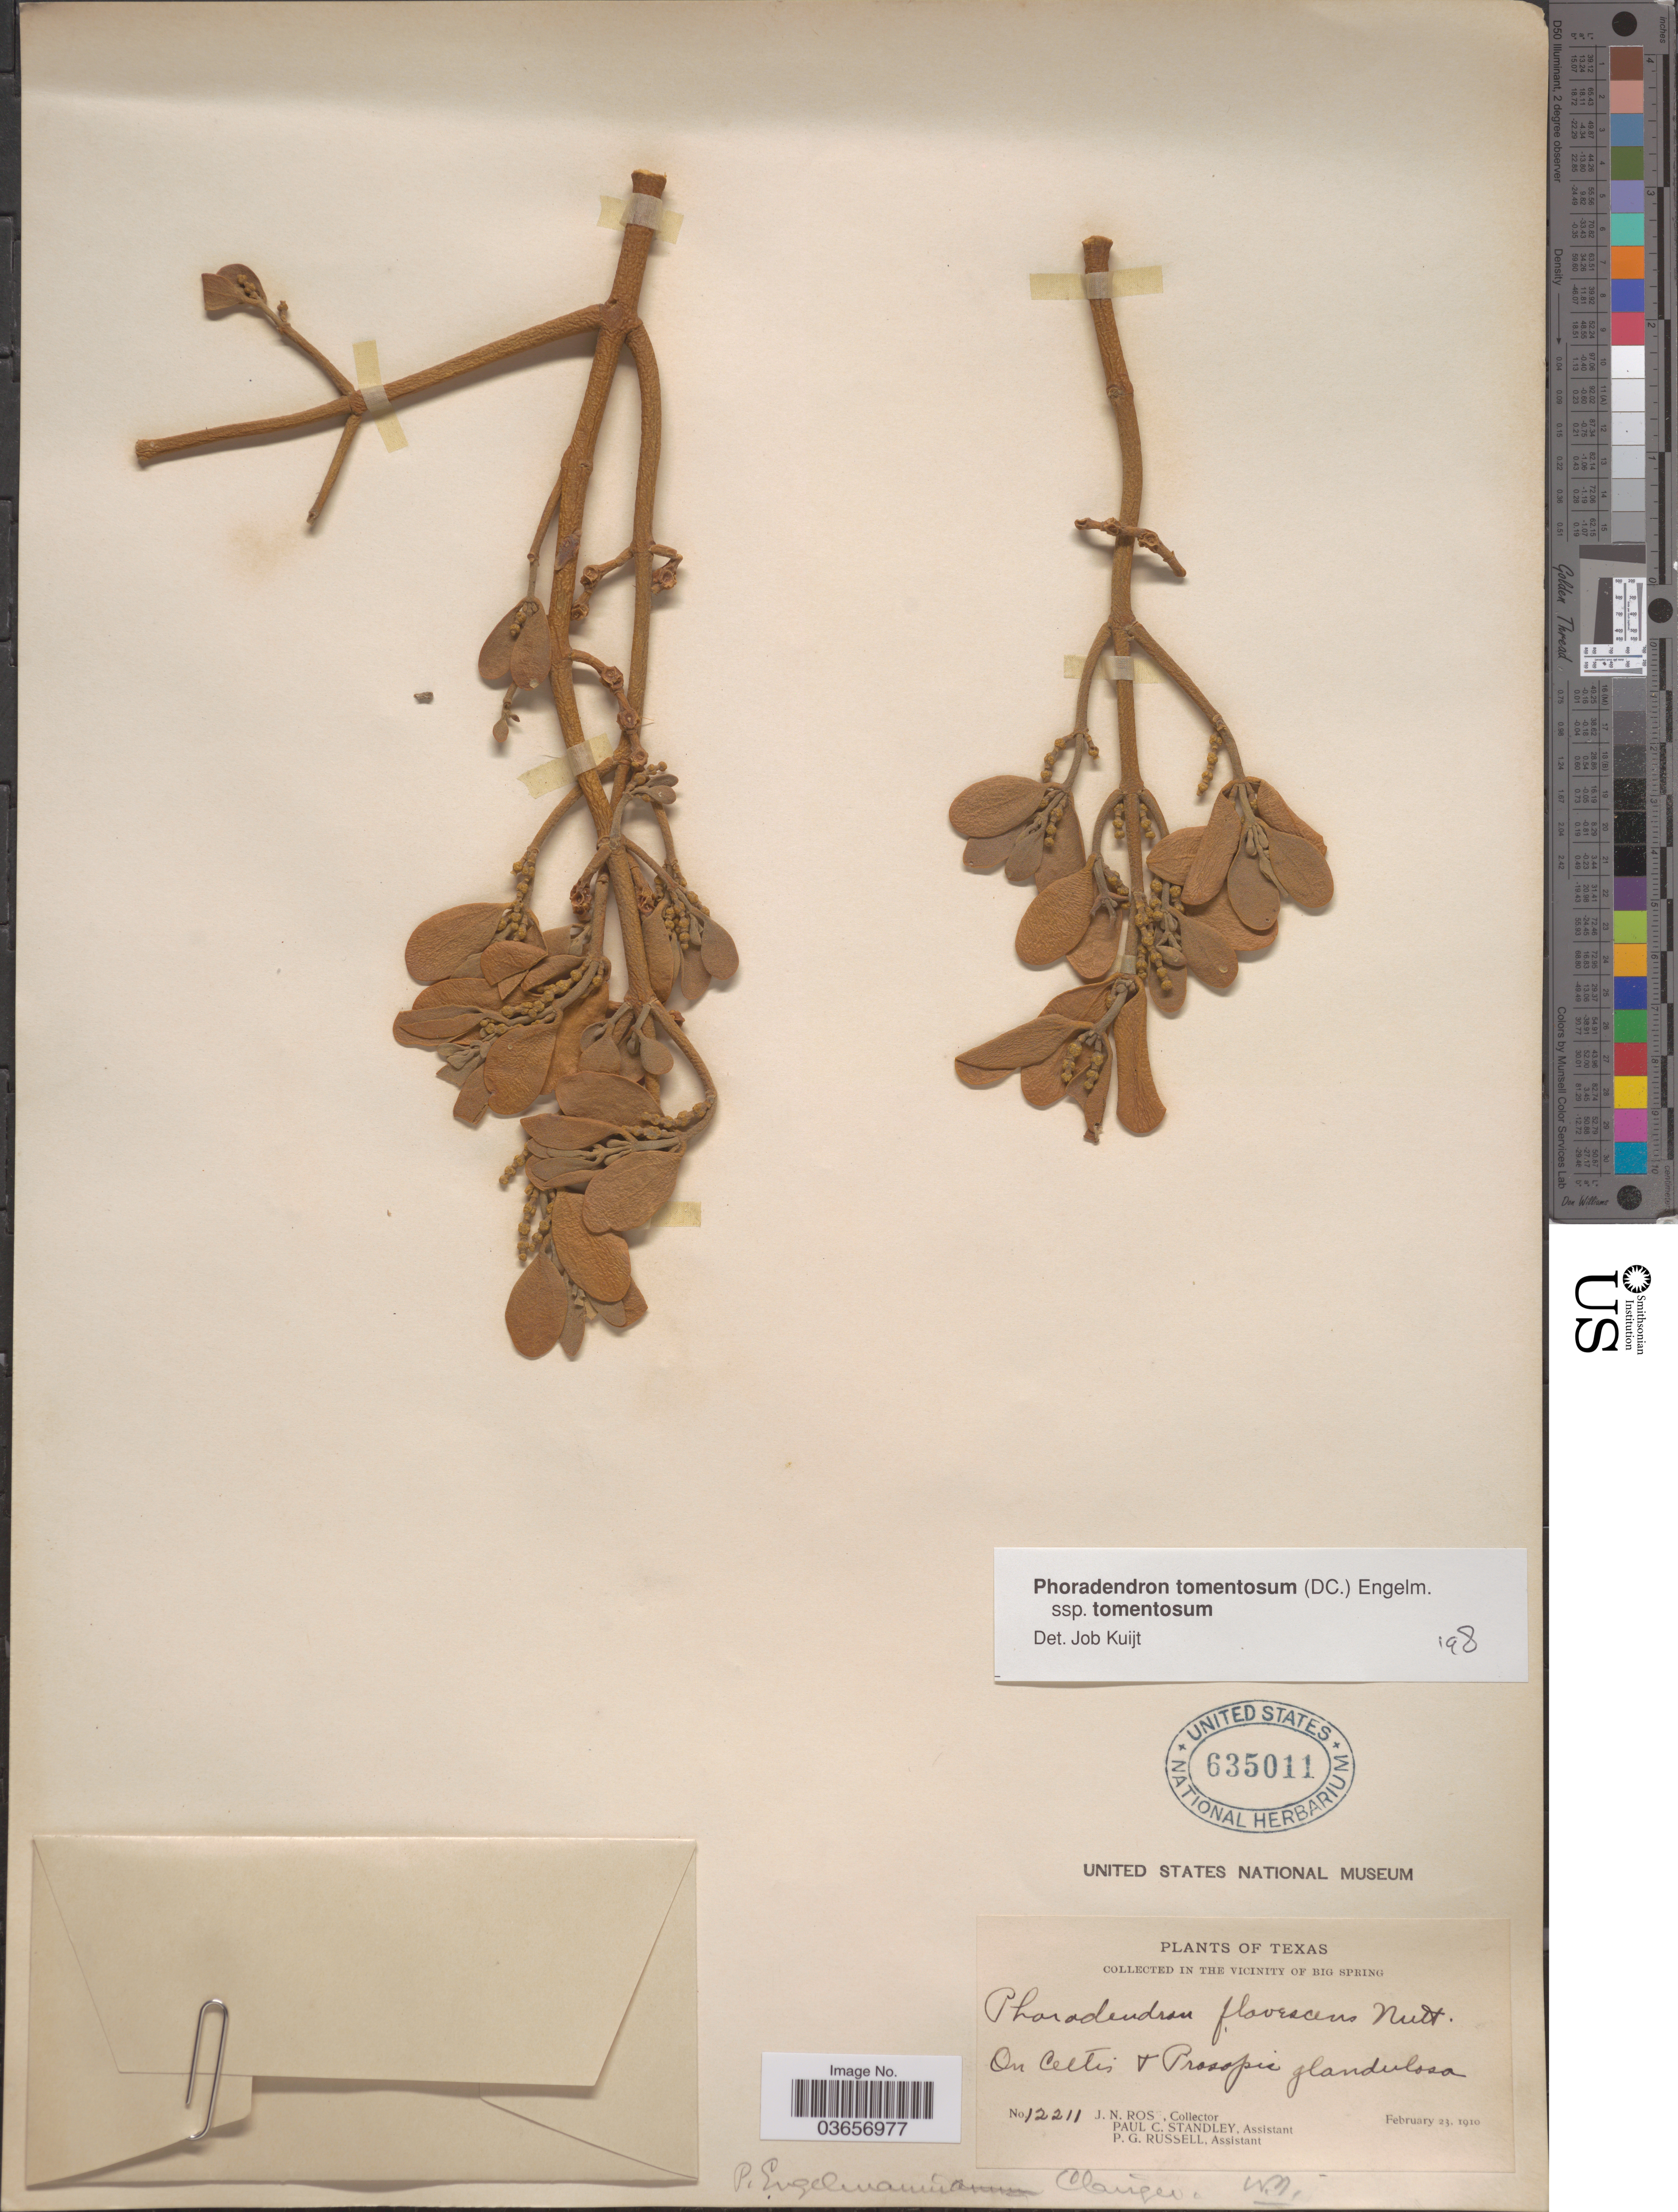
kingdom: Plantae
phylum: Tracheophyta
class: Magnoliopsida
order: Santalales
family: Viscaceae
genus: Phoradendron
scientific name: Phoradendron tomentosum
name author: DC.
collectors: J. N. Rose, P. C. Standley & P. G. Russell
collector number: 12211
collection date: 1910-02-23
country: United States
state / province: Texas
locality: In the vicinity of Big Spring. On Celtis.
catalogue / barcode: US 635011